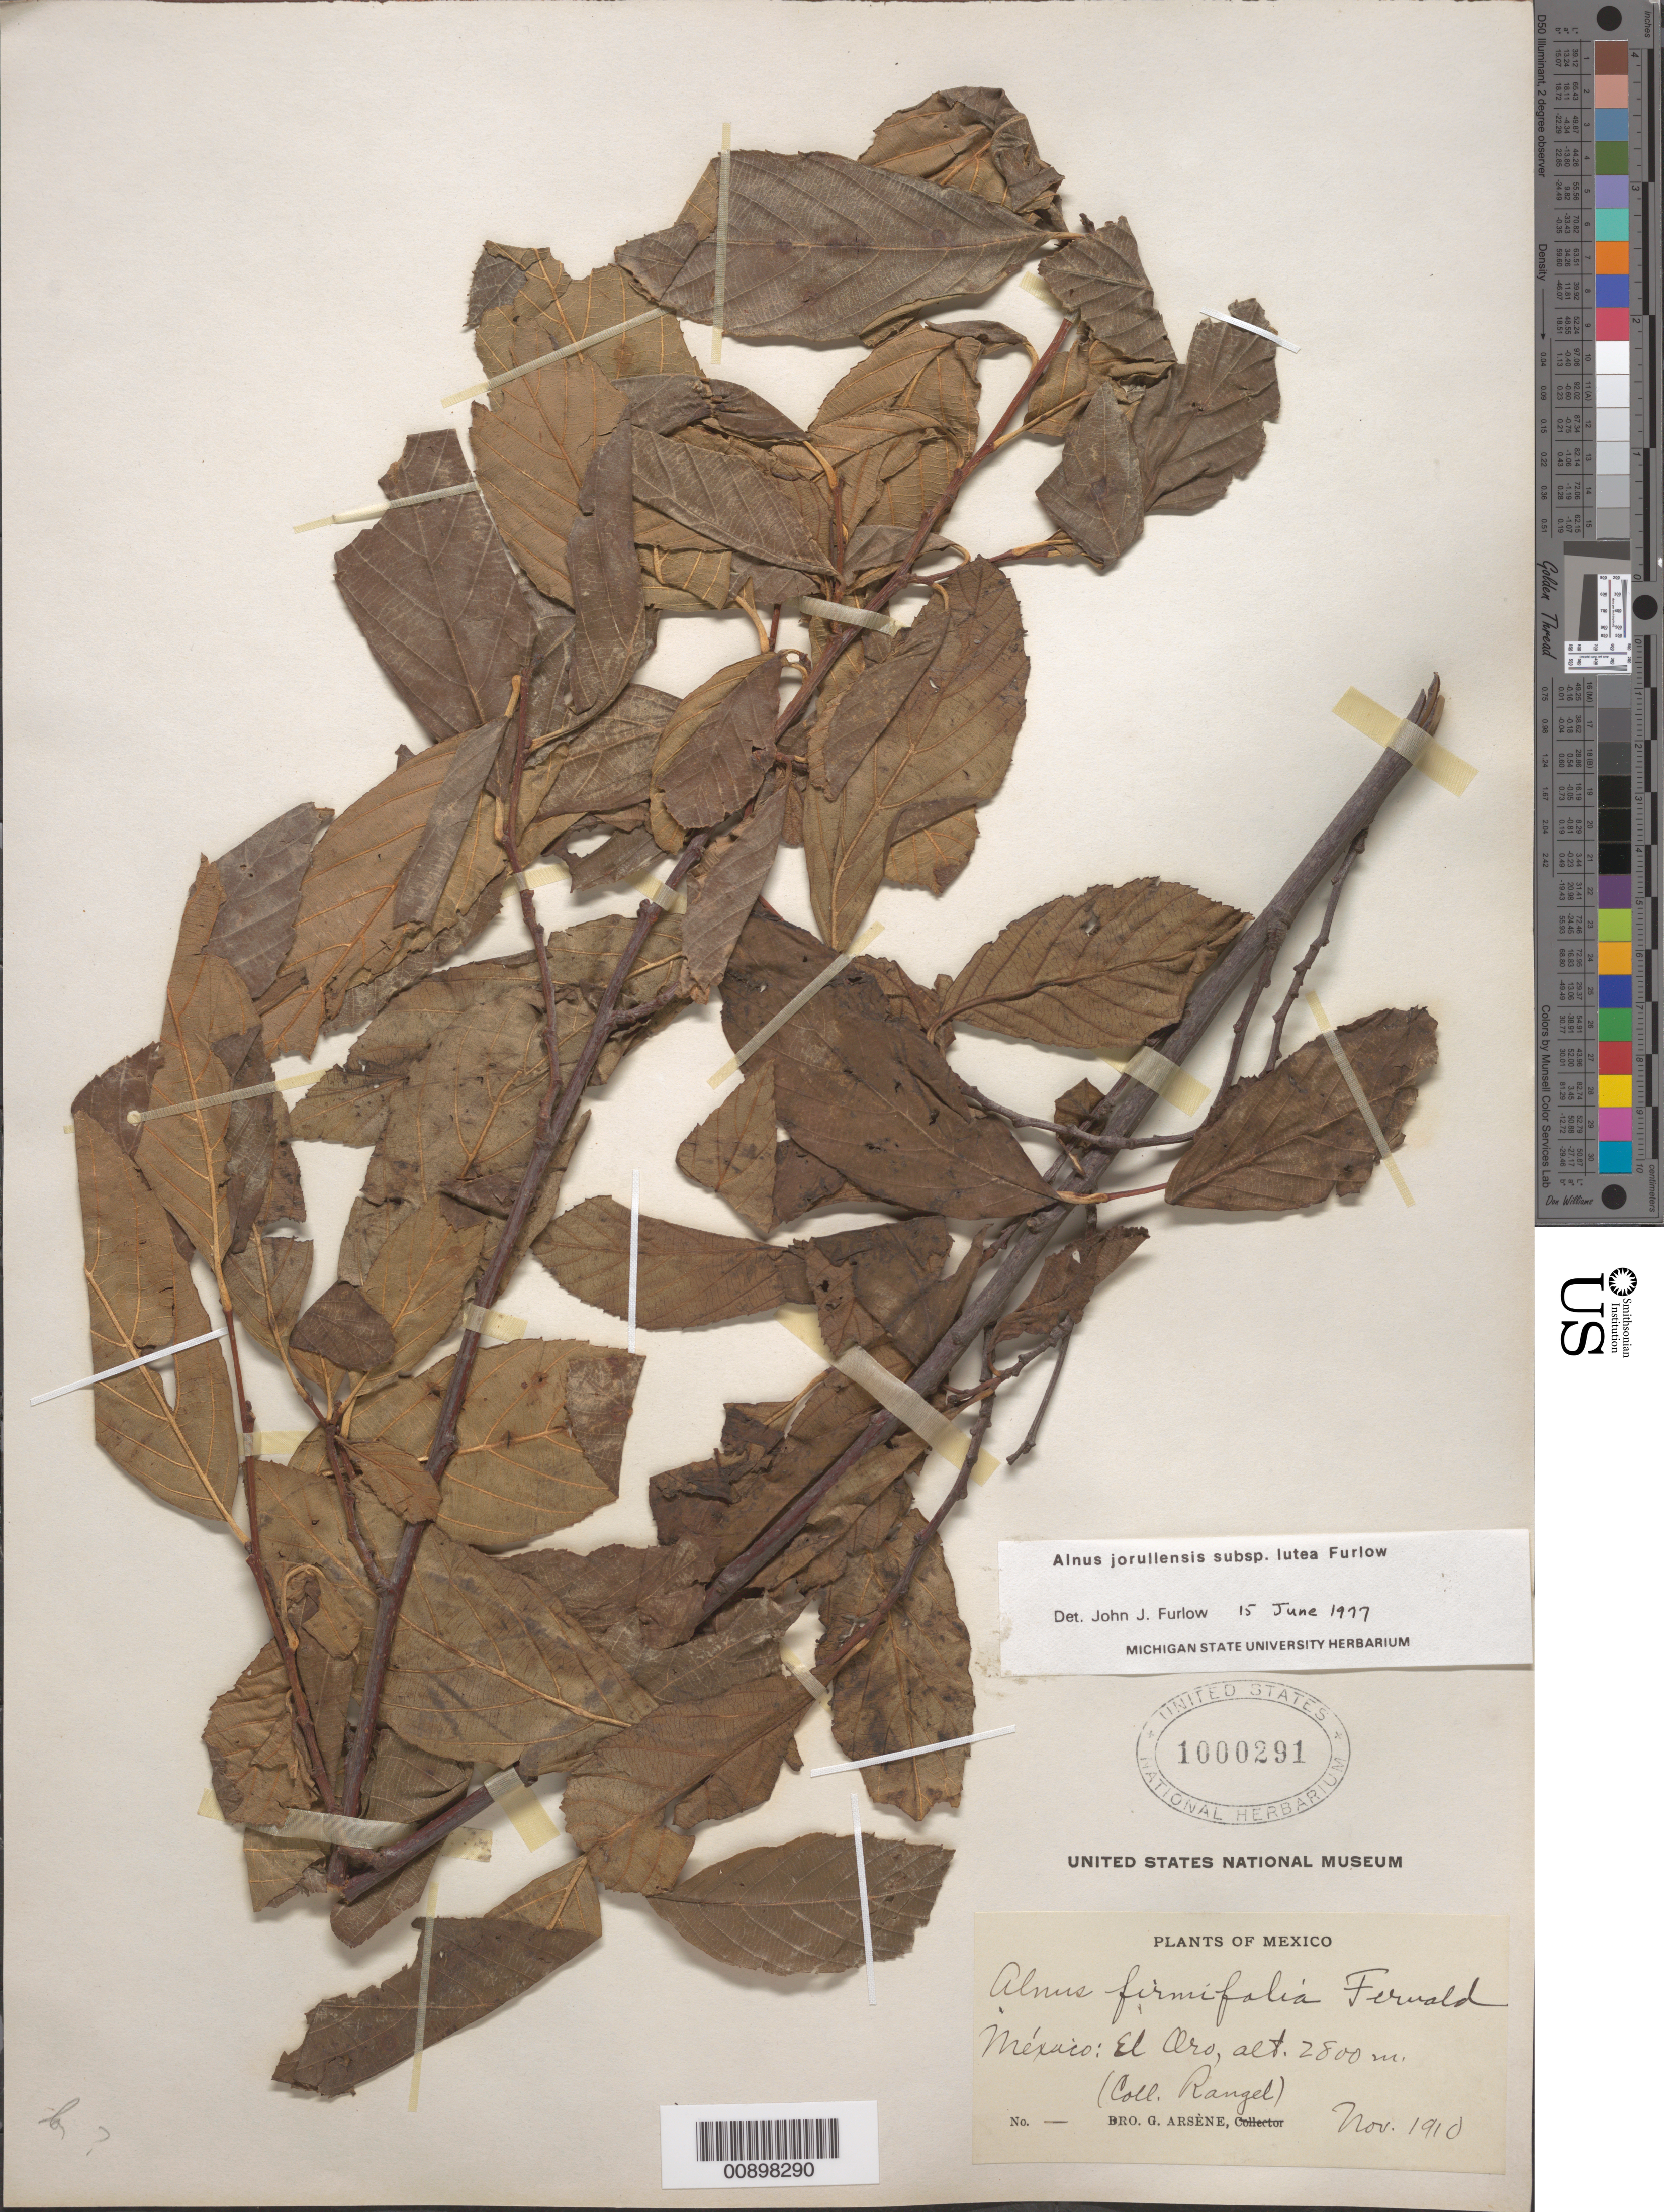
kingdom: Plantae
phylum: Tracheophyta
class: Magnoliopsida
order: Fagales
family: Betulaceae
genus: Alnus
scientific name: Alnus jorullensis subsp. lutea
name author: Furlow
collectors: -- Rangel & Bro. G. Arsène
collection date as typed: Nov 1910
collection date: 1910-11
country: Mexico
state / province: México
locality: México: El Oro.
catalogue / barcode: US 1000291